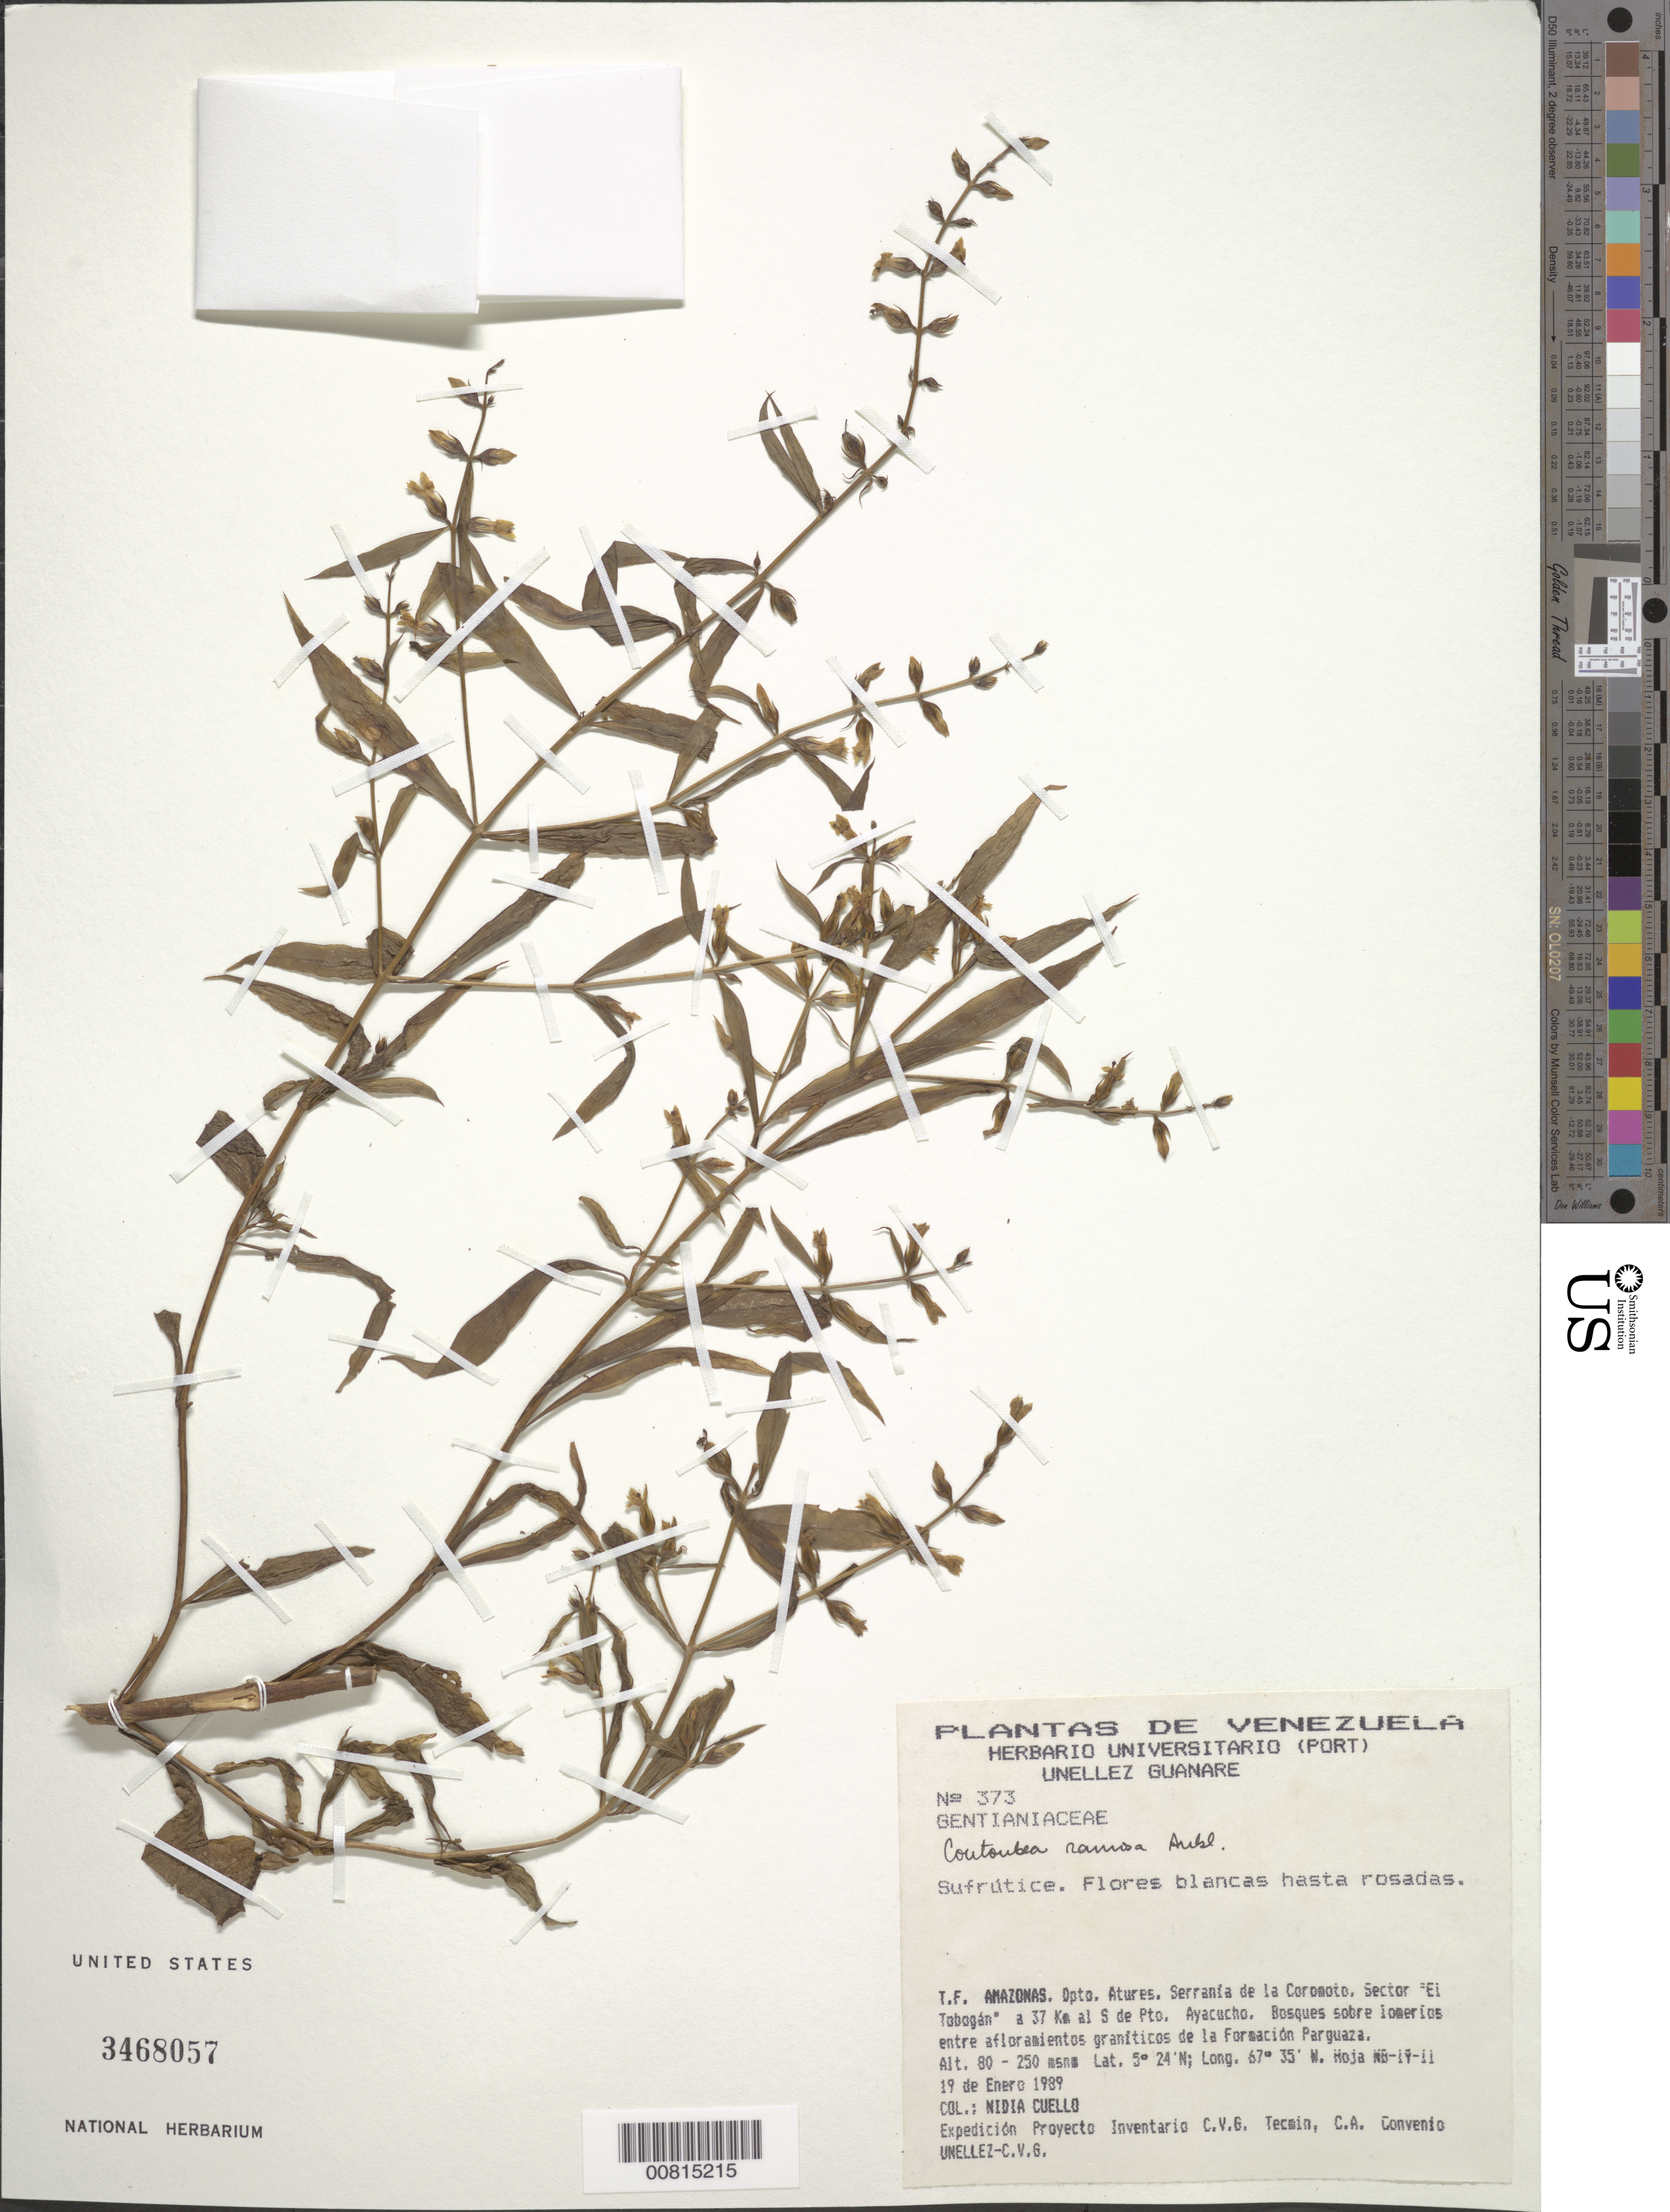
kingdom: Plantae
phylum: Tracheophyta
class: Magnoliopsida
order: Gentianales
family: Gentianaceae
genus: Coutoubea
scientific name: Coutoubea ramosa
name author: Aubl.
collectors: N. L. Cuello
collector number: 373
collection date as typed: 19-Jan-89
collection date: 1989-01-19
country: Venezuela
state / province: Amazonas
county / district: Atures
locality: Serranía Coromoto, sector El Tobogan, 37 km S Pto. Ayacucho; la formacion Parguaza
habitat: Bosques sobre lomerios entre afloraientos graniticos de la Formacion Parguaza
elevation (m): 80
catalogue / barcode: US 3468057